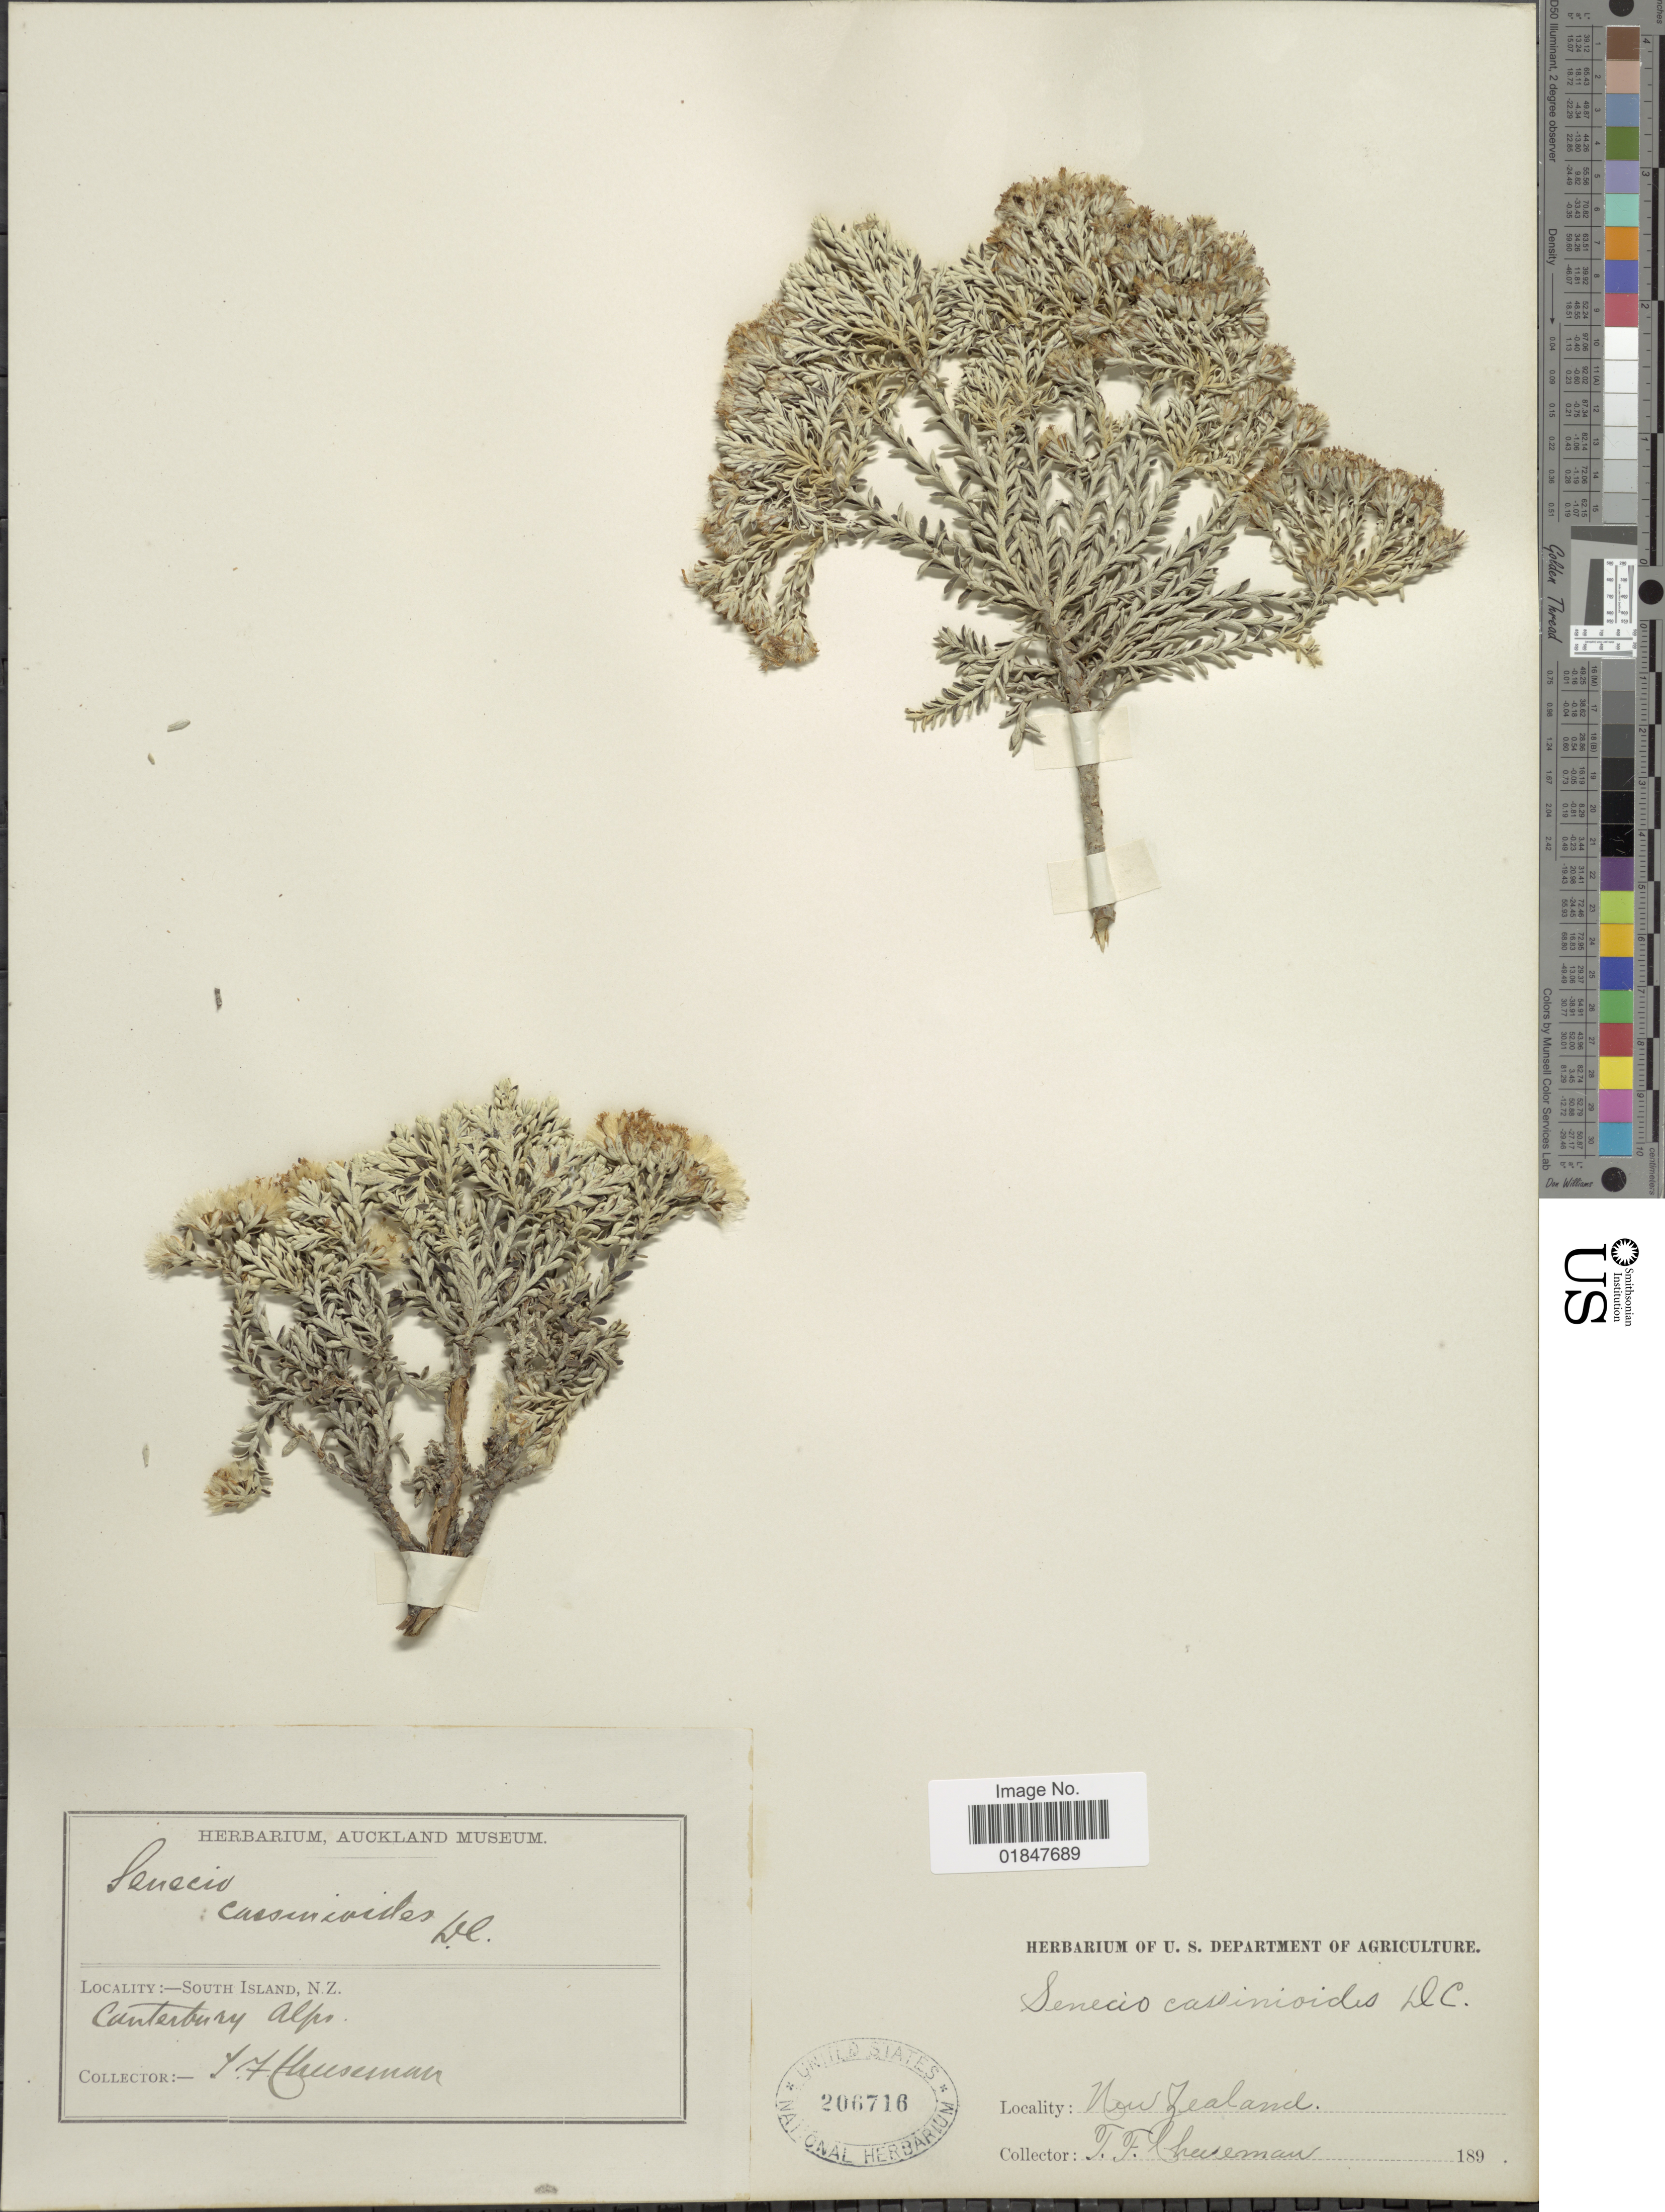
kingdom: Plantae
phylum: Tracheophyta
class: Magnoliopsida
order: Asterales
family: Asteraceae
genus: Brachyglottis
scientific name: Brachyglottis cassinioides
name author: (Hook. f.) B. Nord.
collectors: T. F. Cheeseman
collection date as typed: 189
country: New Zealand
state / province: Canterbury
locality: South Island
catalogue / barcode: US 206716